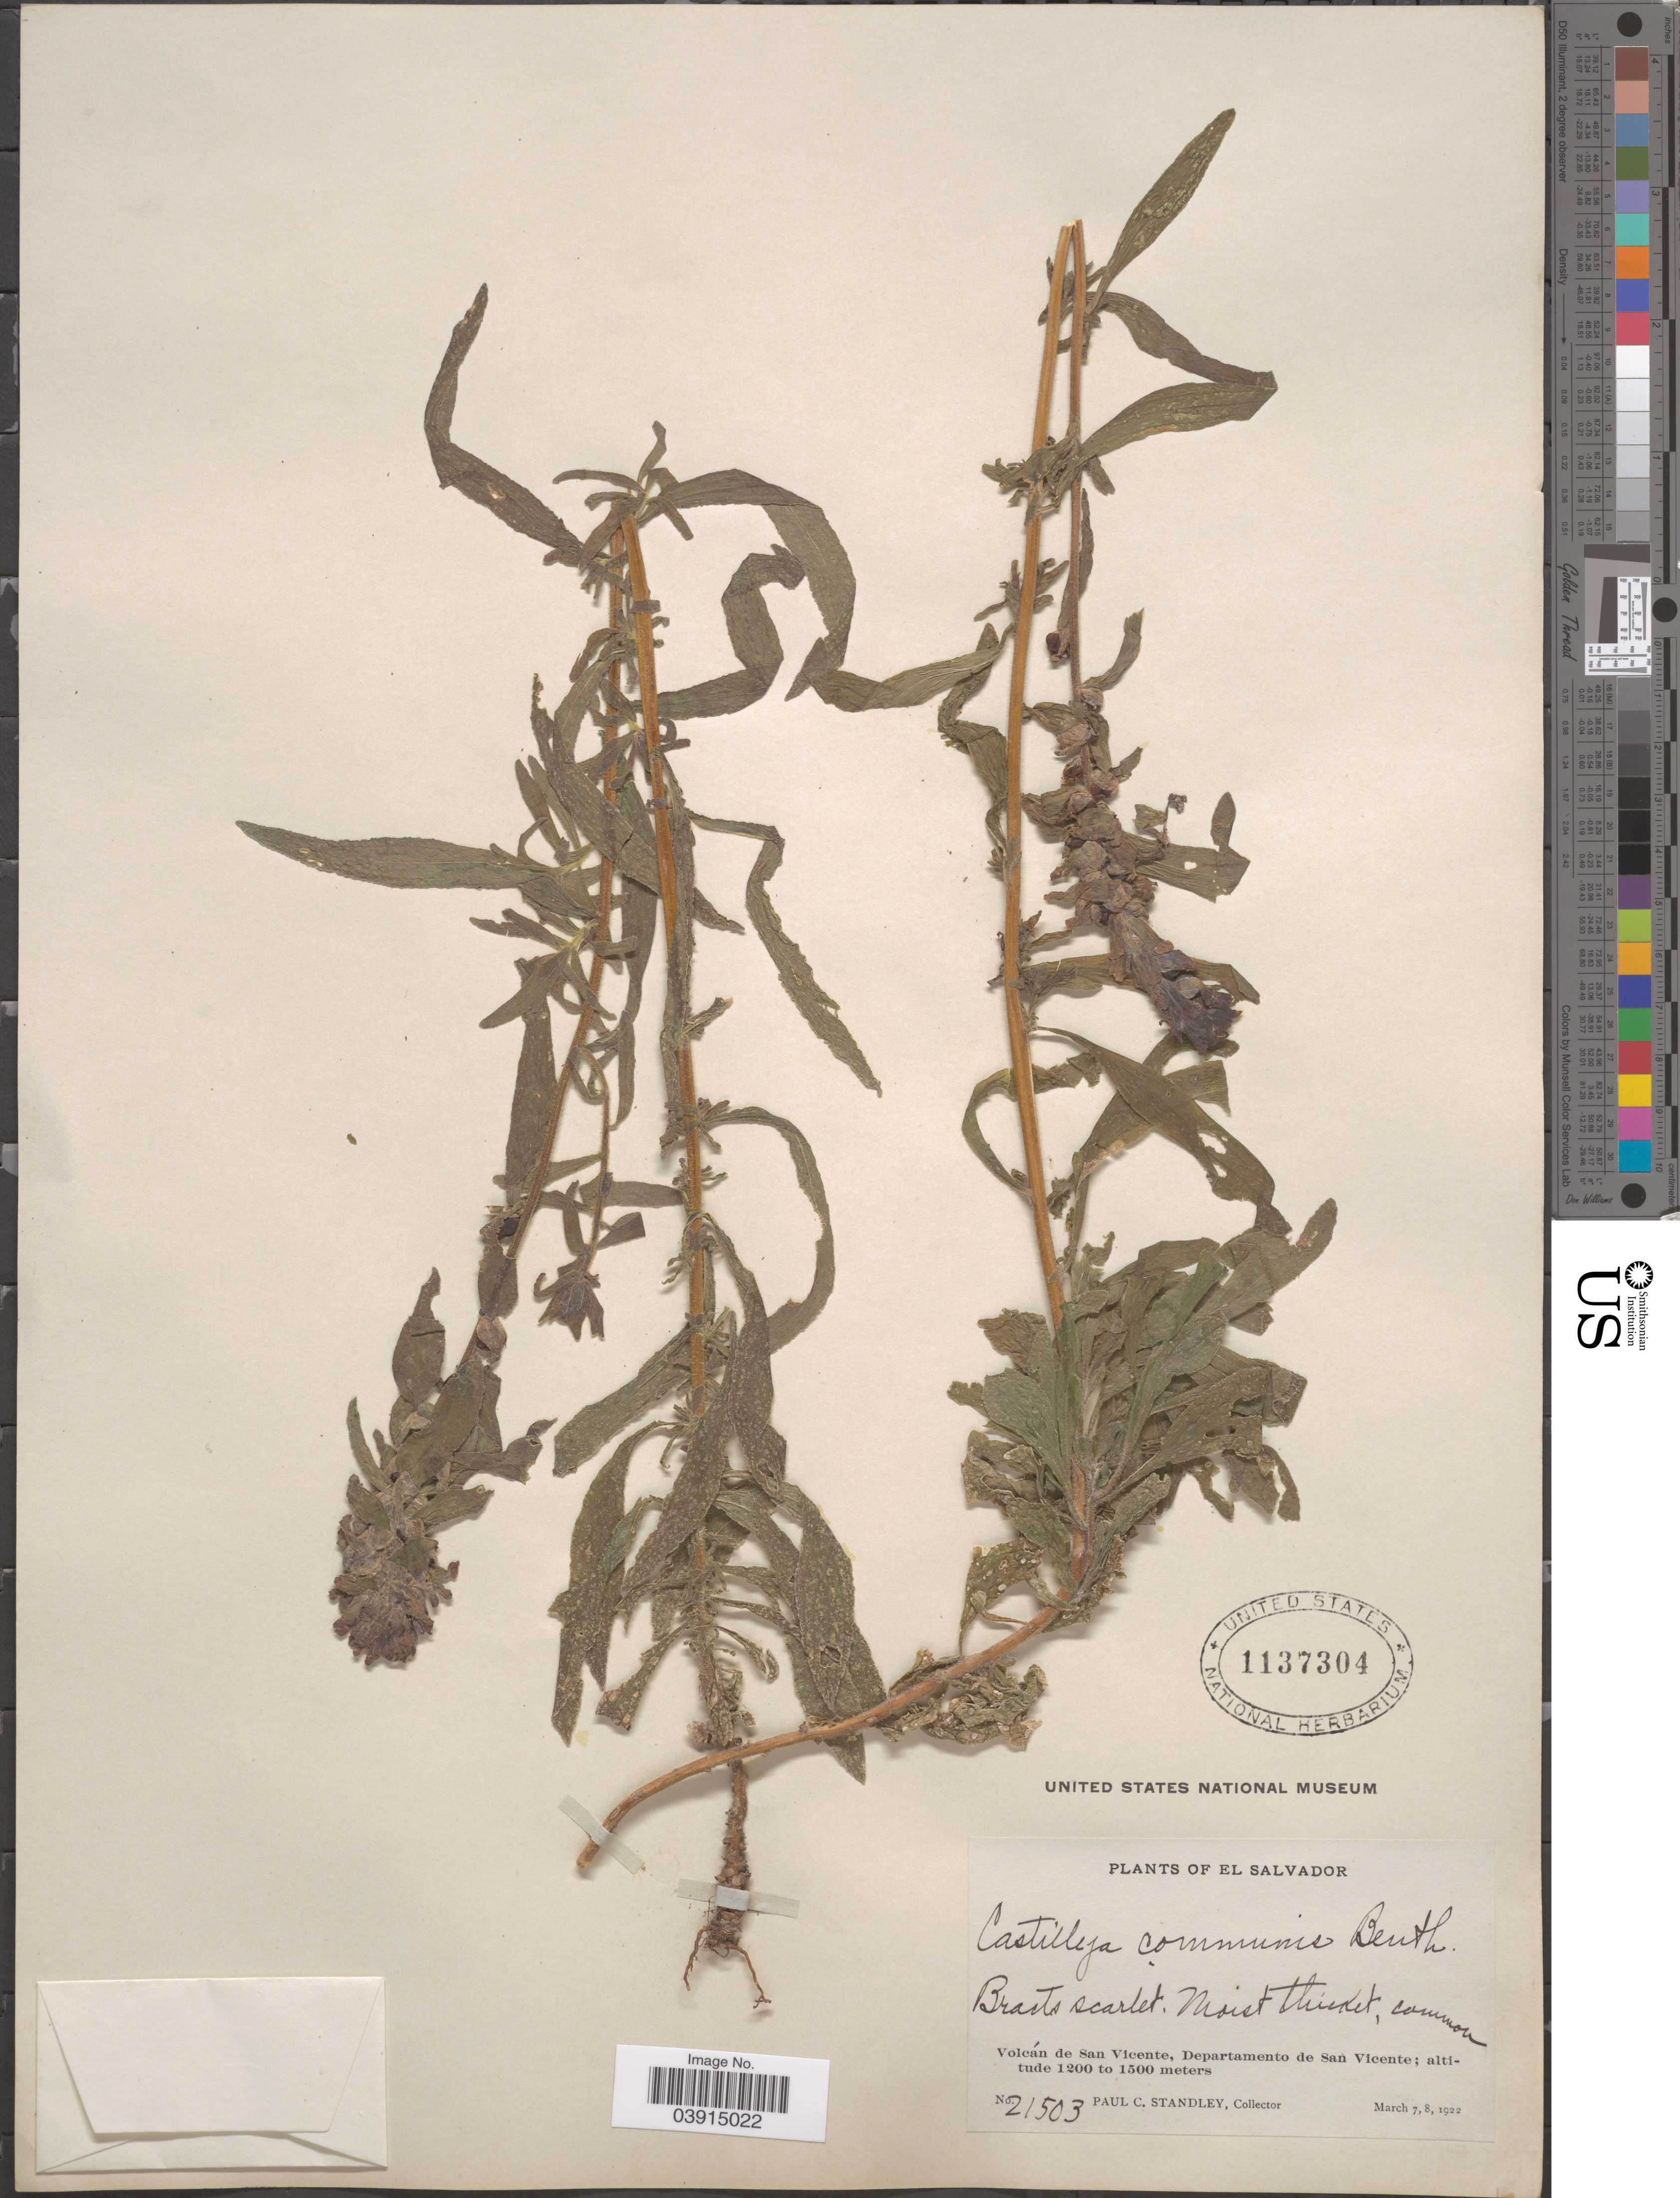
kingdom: Plantae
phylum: Tracheophyta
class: Magnoliopsida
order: Lamiales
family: Orobanchaceae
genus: Castilleja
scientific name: Castilleja arvensis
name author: Schltdl. & Cham.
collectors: P. C. Standley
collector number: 21503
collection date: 1922-03-07/1922-03-08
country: El Salvador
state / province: San Vincente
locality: Volcán de San Vicente, Departamento de San Vicente.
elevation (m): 1200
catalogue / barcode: US 1137304